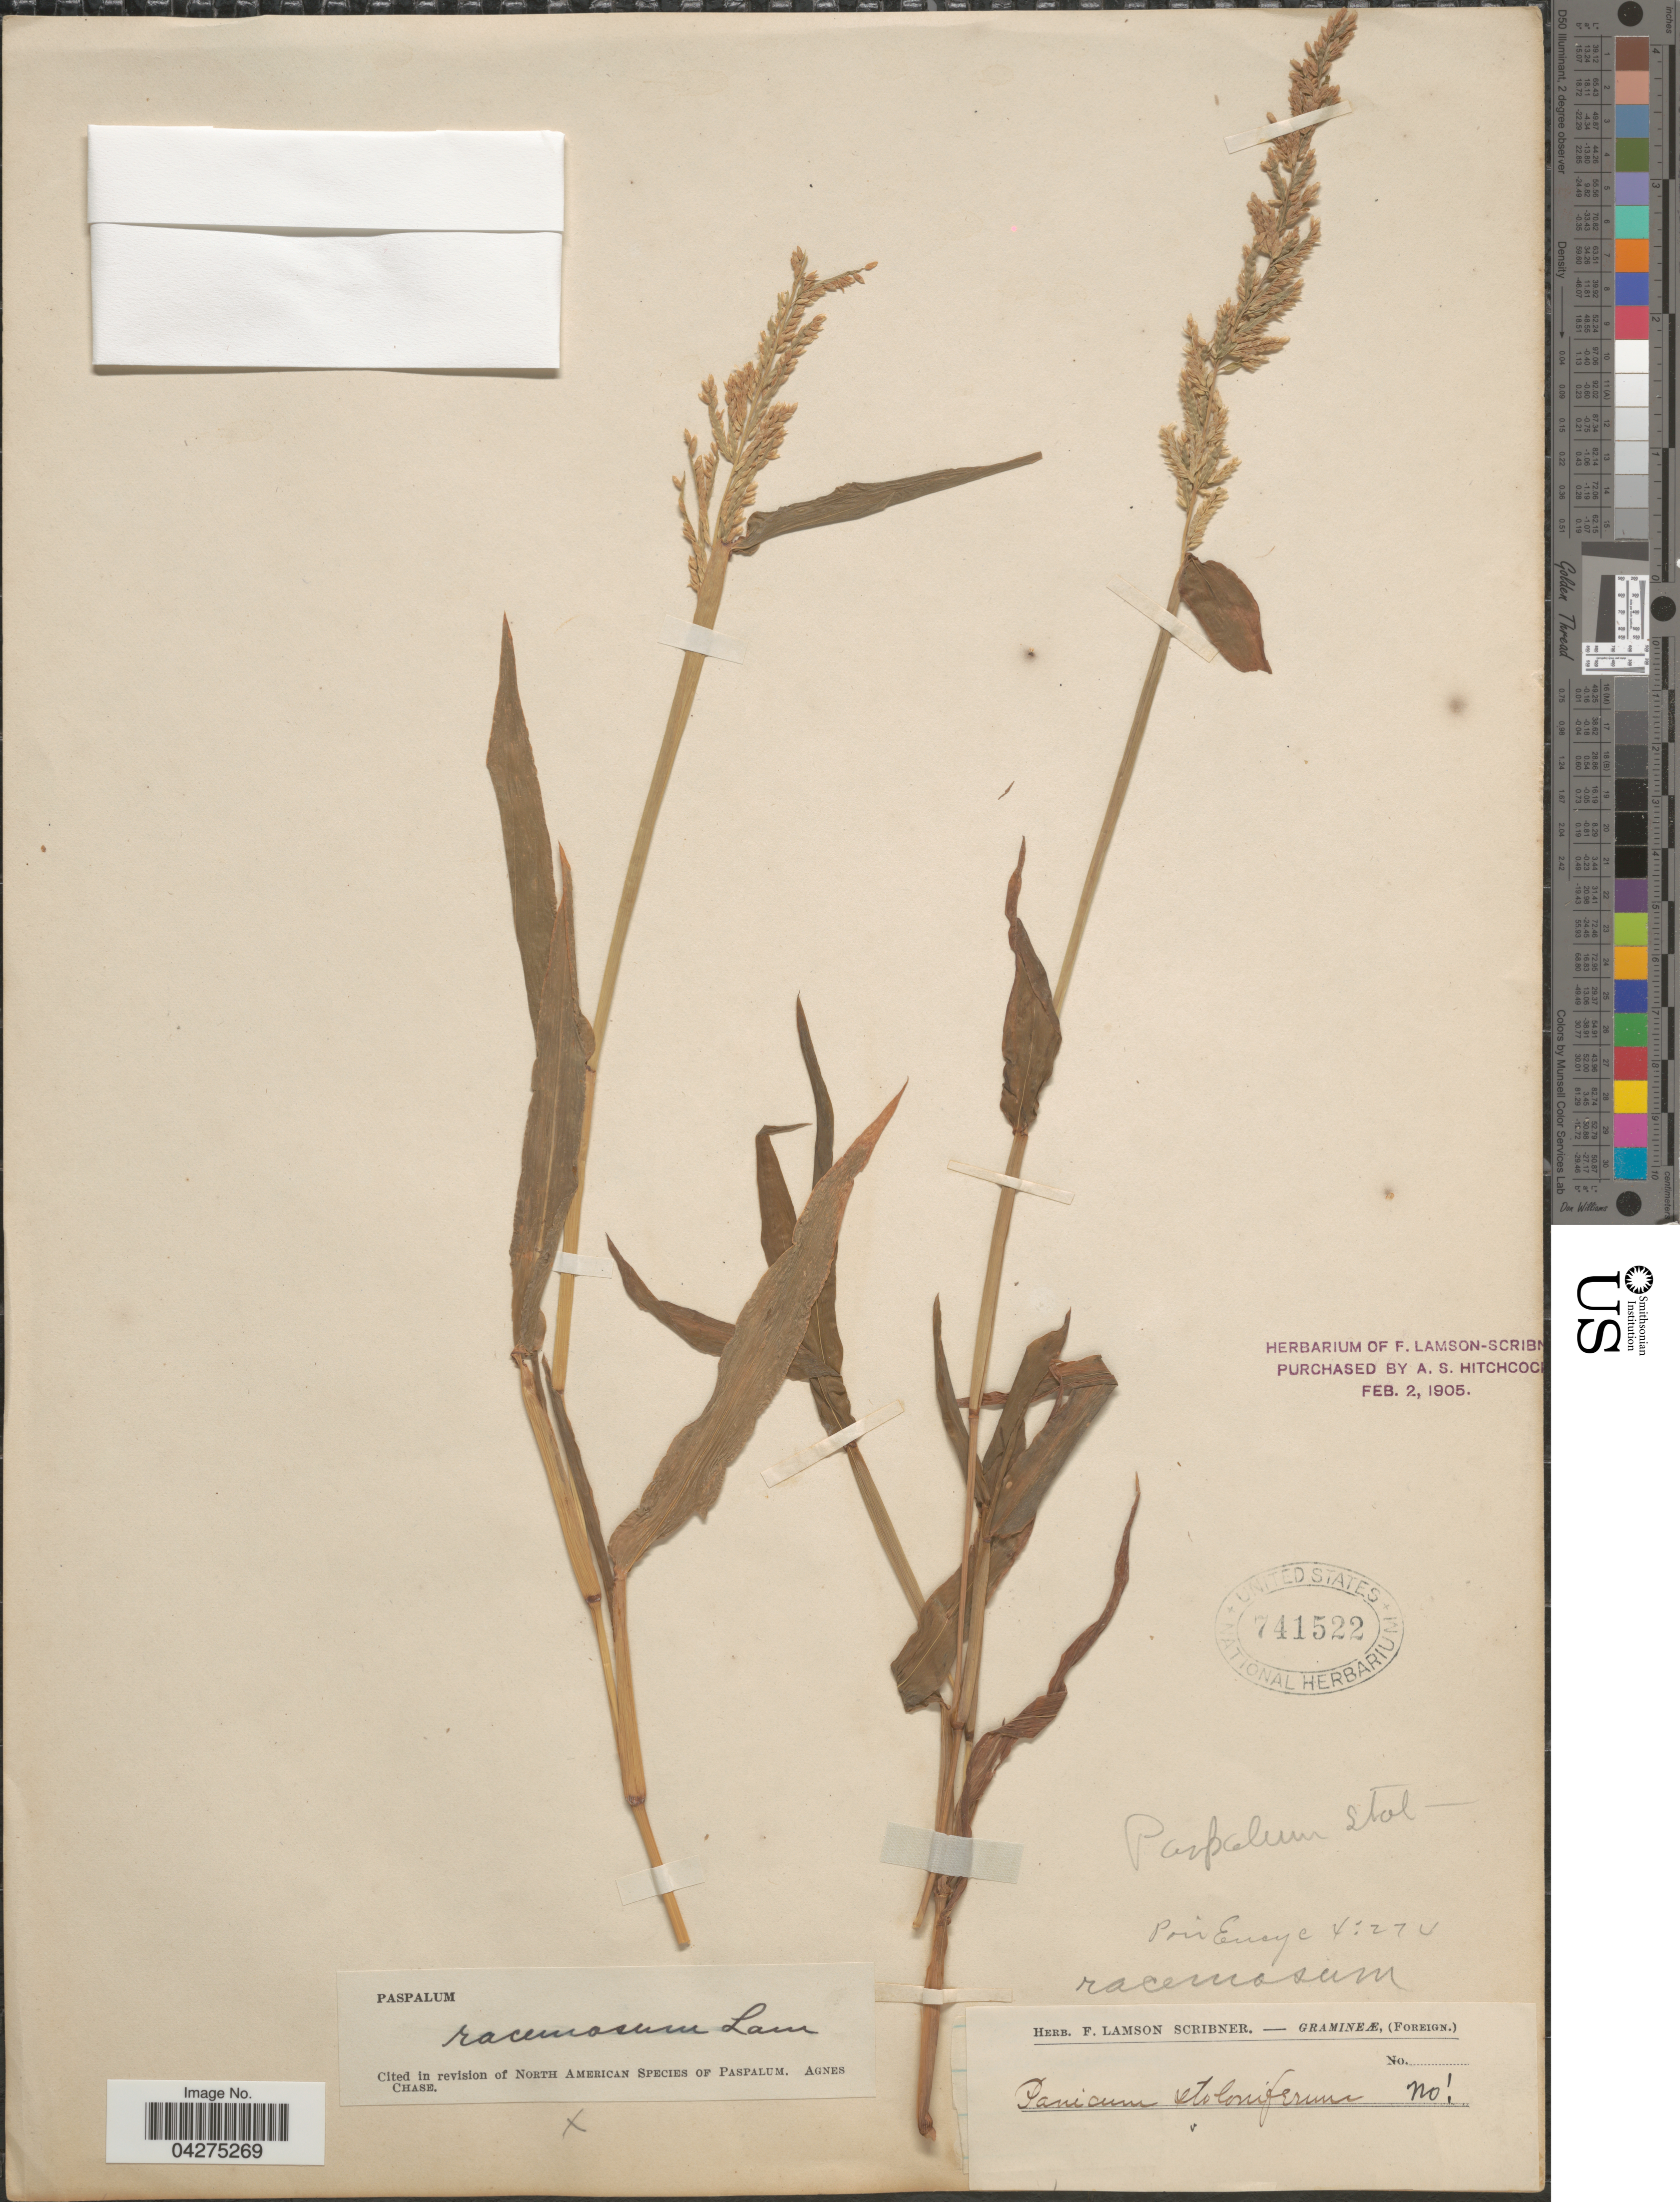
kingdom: Plantae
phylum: Tracheophyta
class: Liliopsida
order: Poales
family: Poaceae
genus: Paspalum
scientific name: Paspalum racemosum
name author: Lam.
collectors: ex herb. F. Lamson Scribner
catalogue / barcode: US 741522